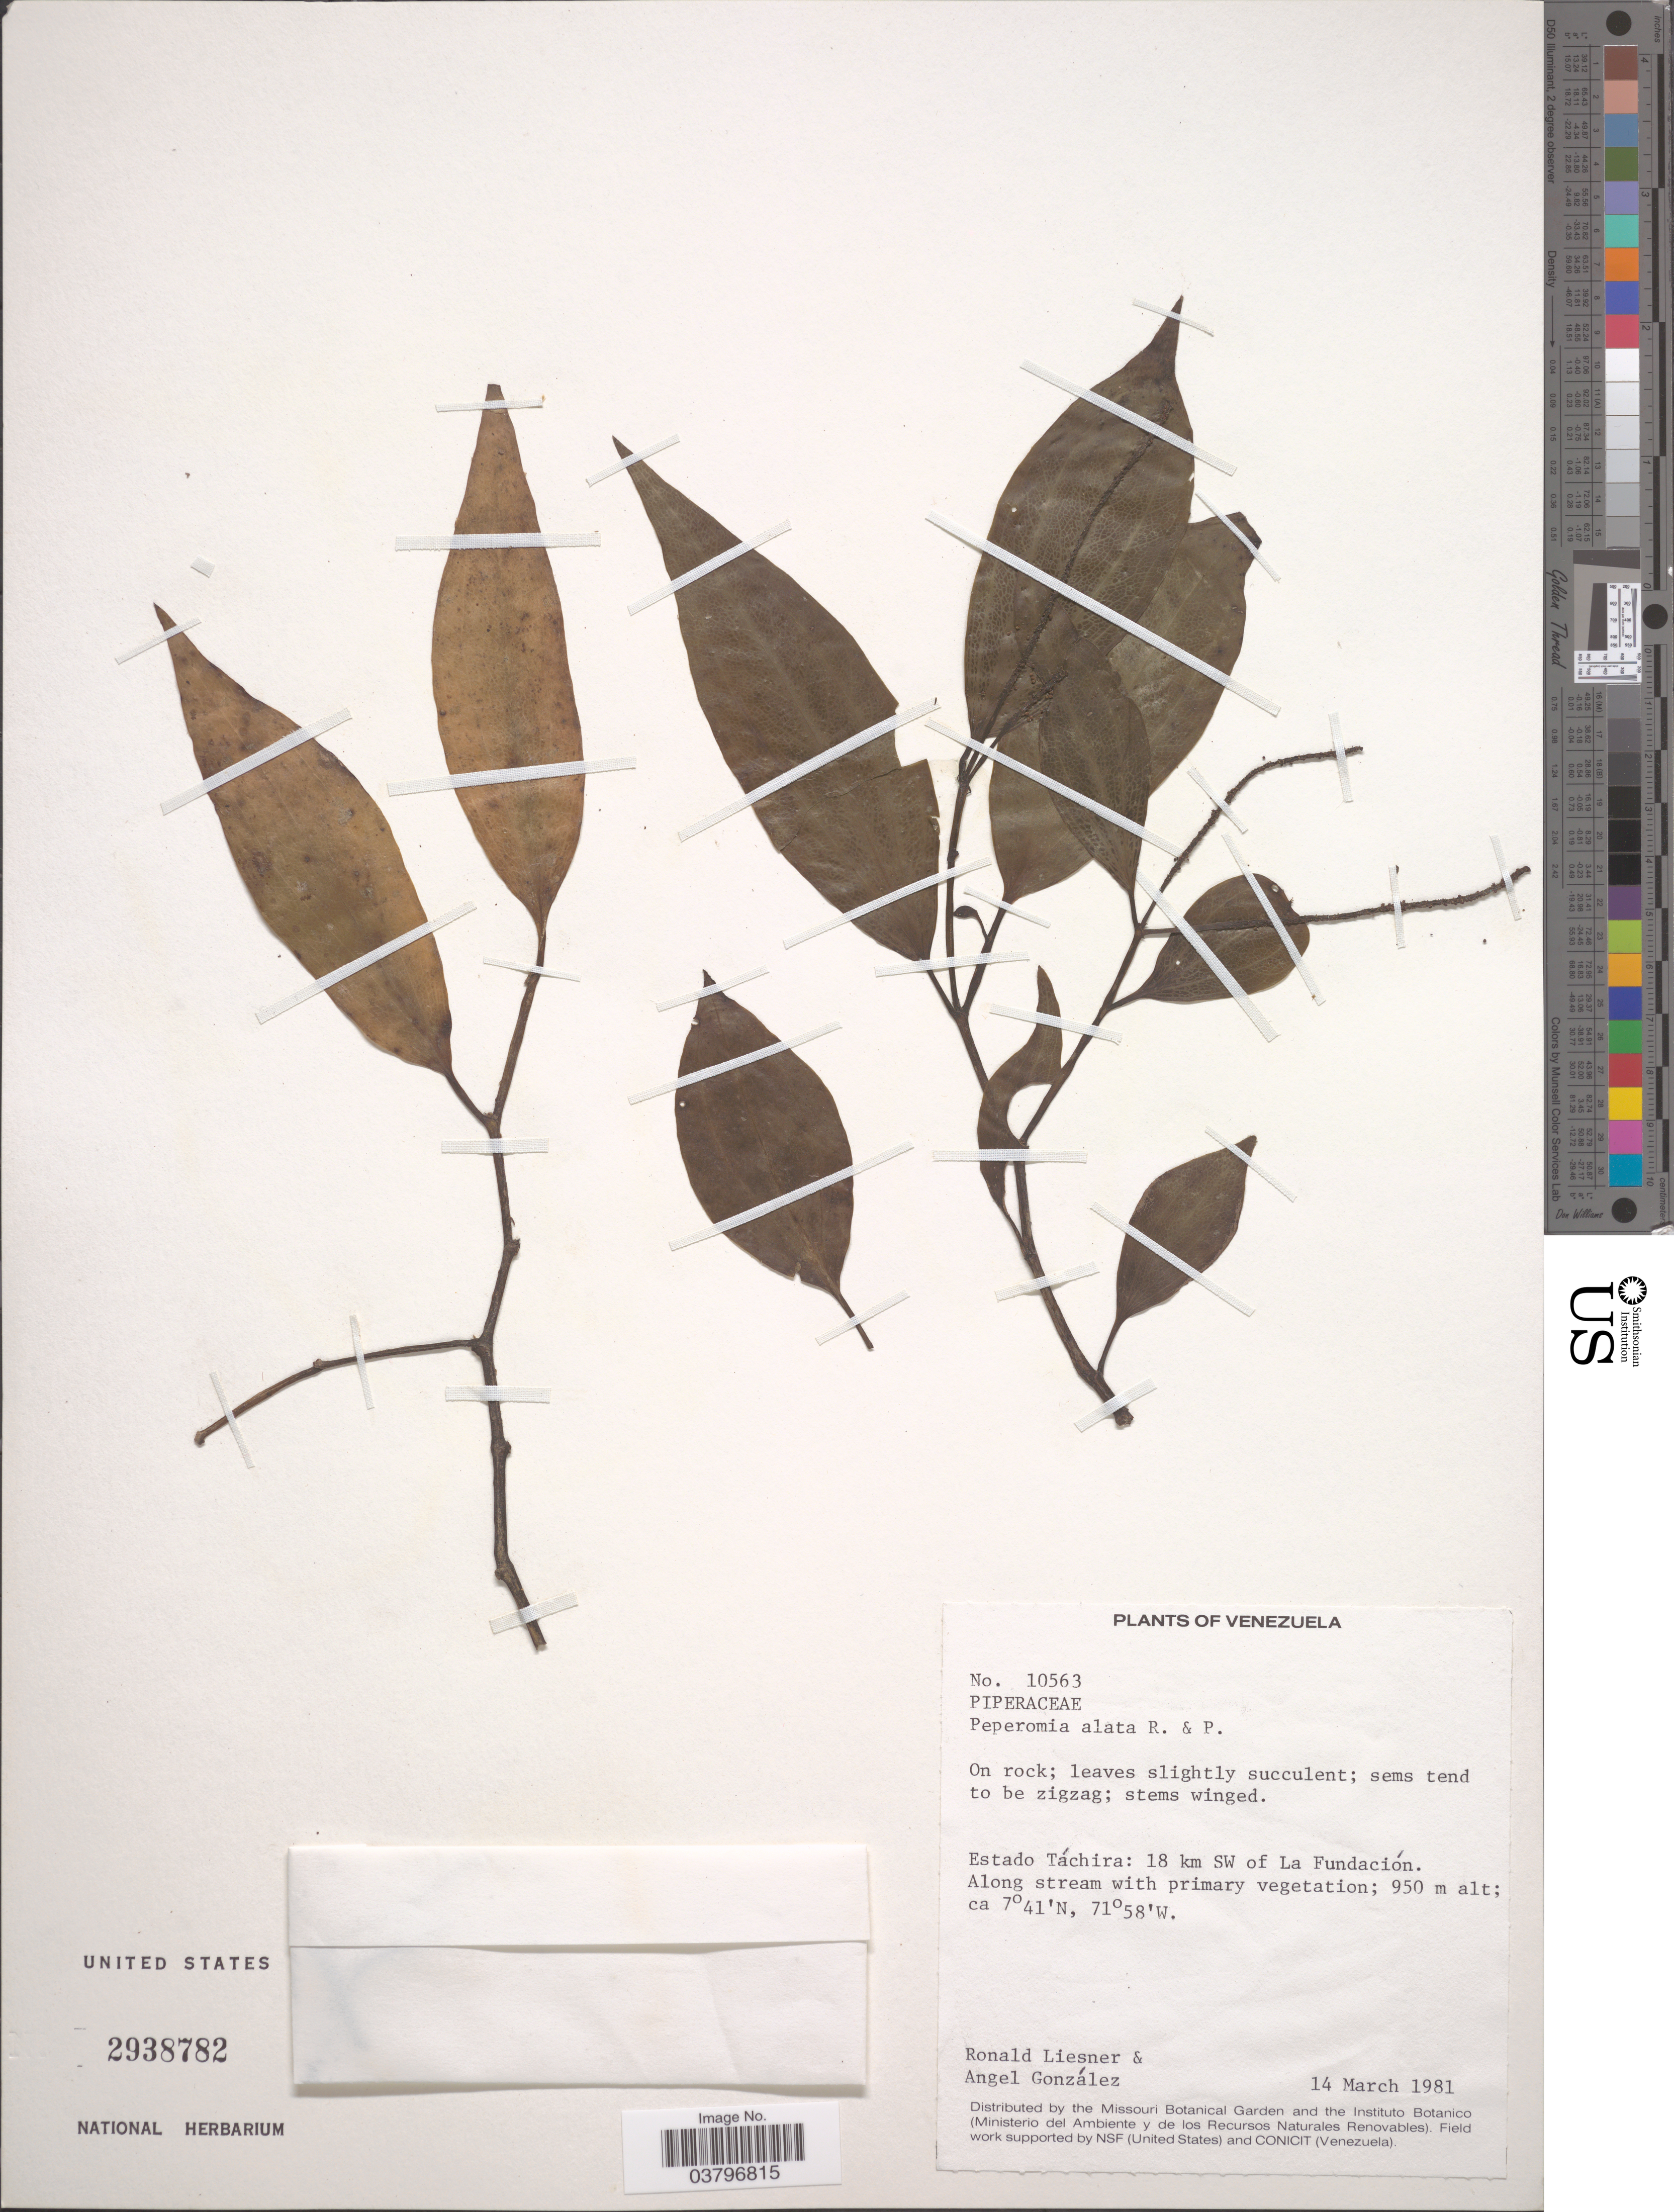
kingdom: Plantae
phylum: Tracheophyta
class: Magnoliopsida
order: Piperales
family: Piperaceae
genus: Peperomia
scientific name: Peperomia alata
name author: Ruiz & Pav.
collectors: R. L. Liesner & A. C. González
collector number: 10563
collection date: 1981-03-14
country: Venezuela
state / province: Tachira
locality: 18 km SW of La Fundación.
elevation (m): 950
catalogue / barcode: US 2938782